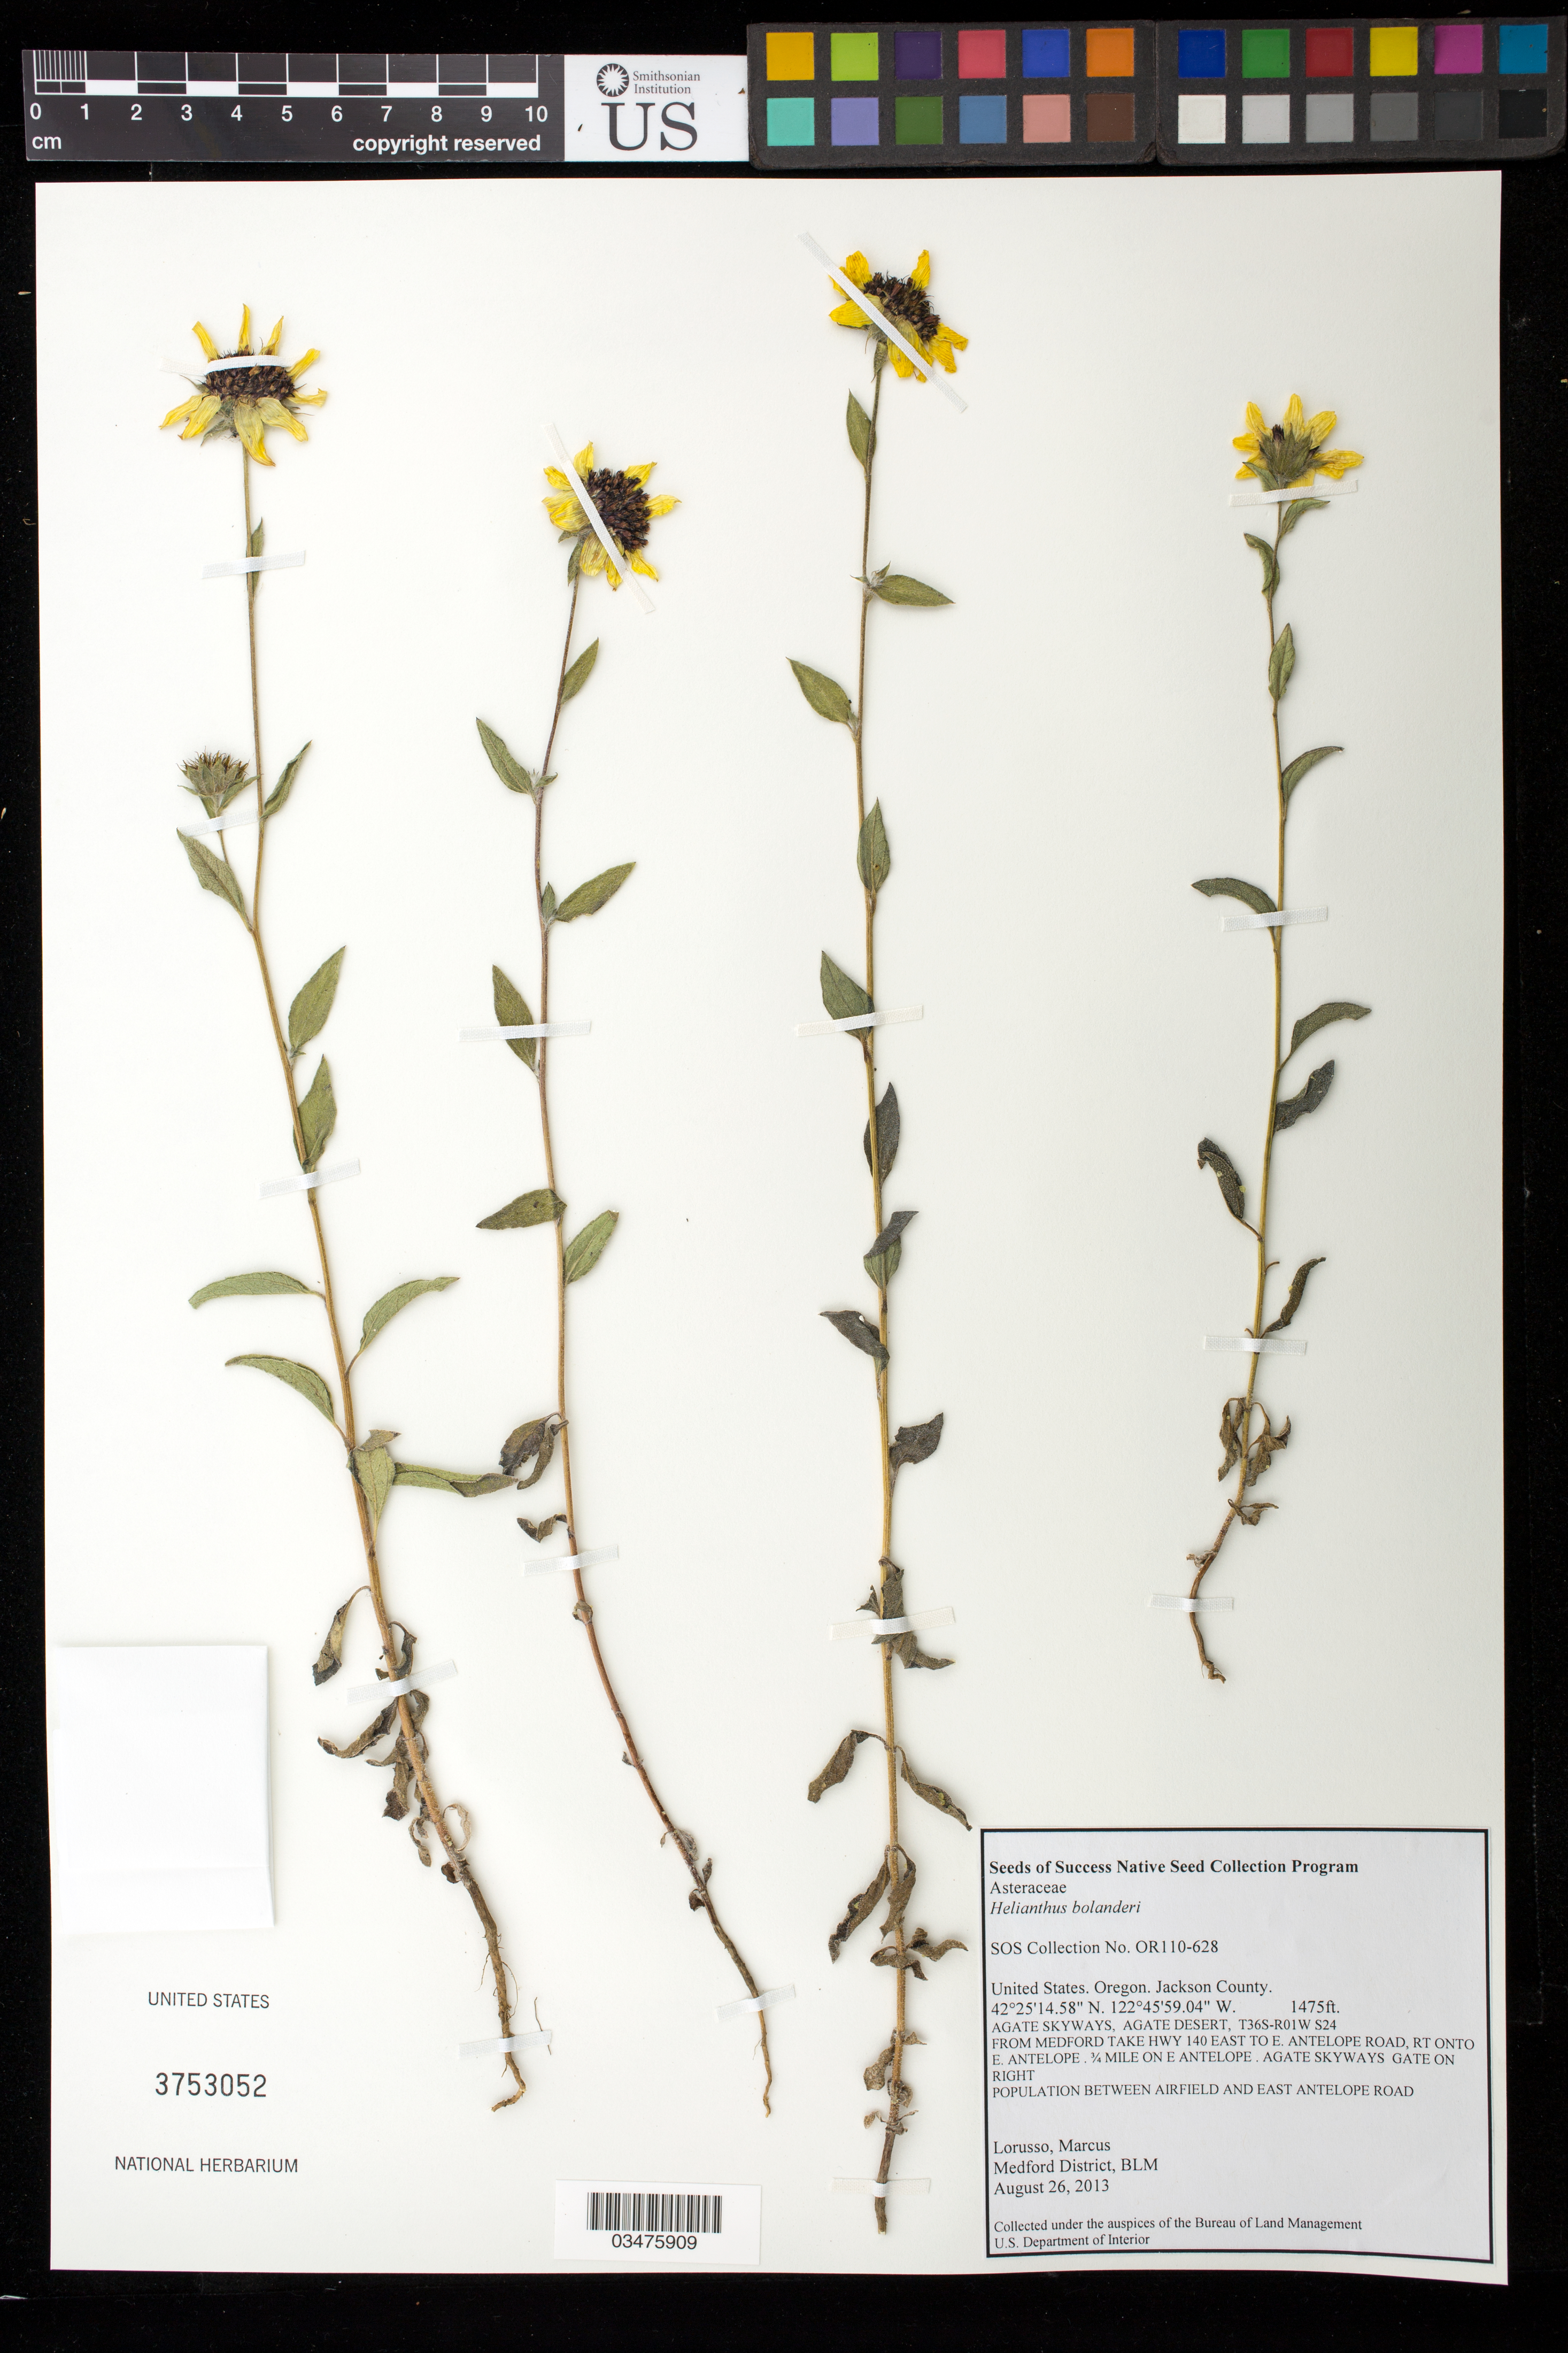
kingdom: Plantae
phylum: Tracheophyta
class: Magnoliopsida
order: Asterales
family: Asteraceae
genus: Helianthus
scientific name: Helianthus bolanderi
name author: A. Gray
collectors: M. Lorusso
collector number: OR110-628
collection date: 2013-08-26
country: United States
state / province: Oregon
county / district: Jackson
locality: Agate Skyways, Agate Desert, between Airfield and East Antelope Road.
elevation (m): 450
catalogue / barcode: US 3753052